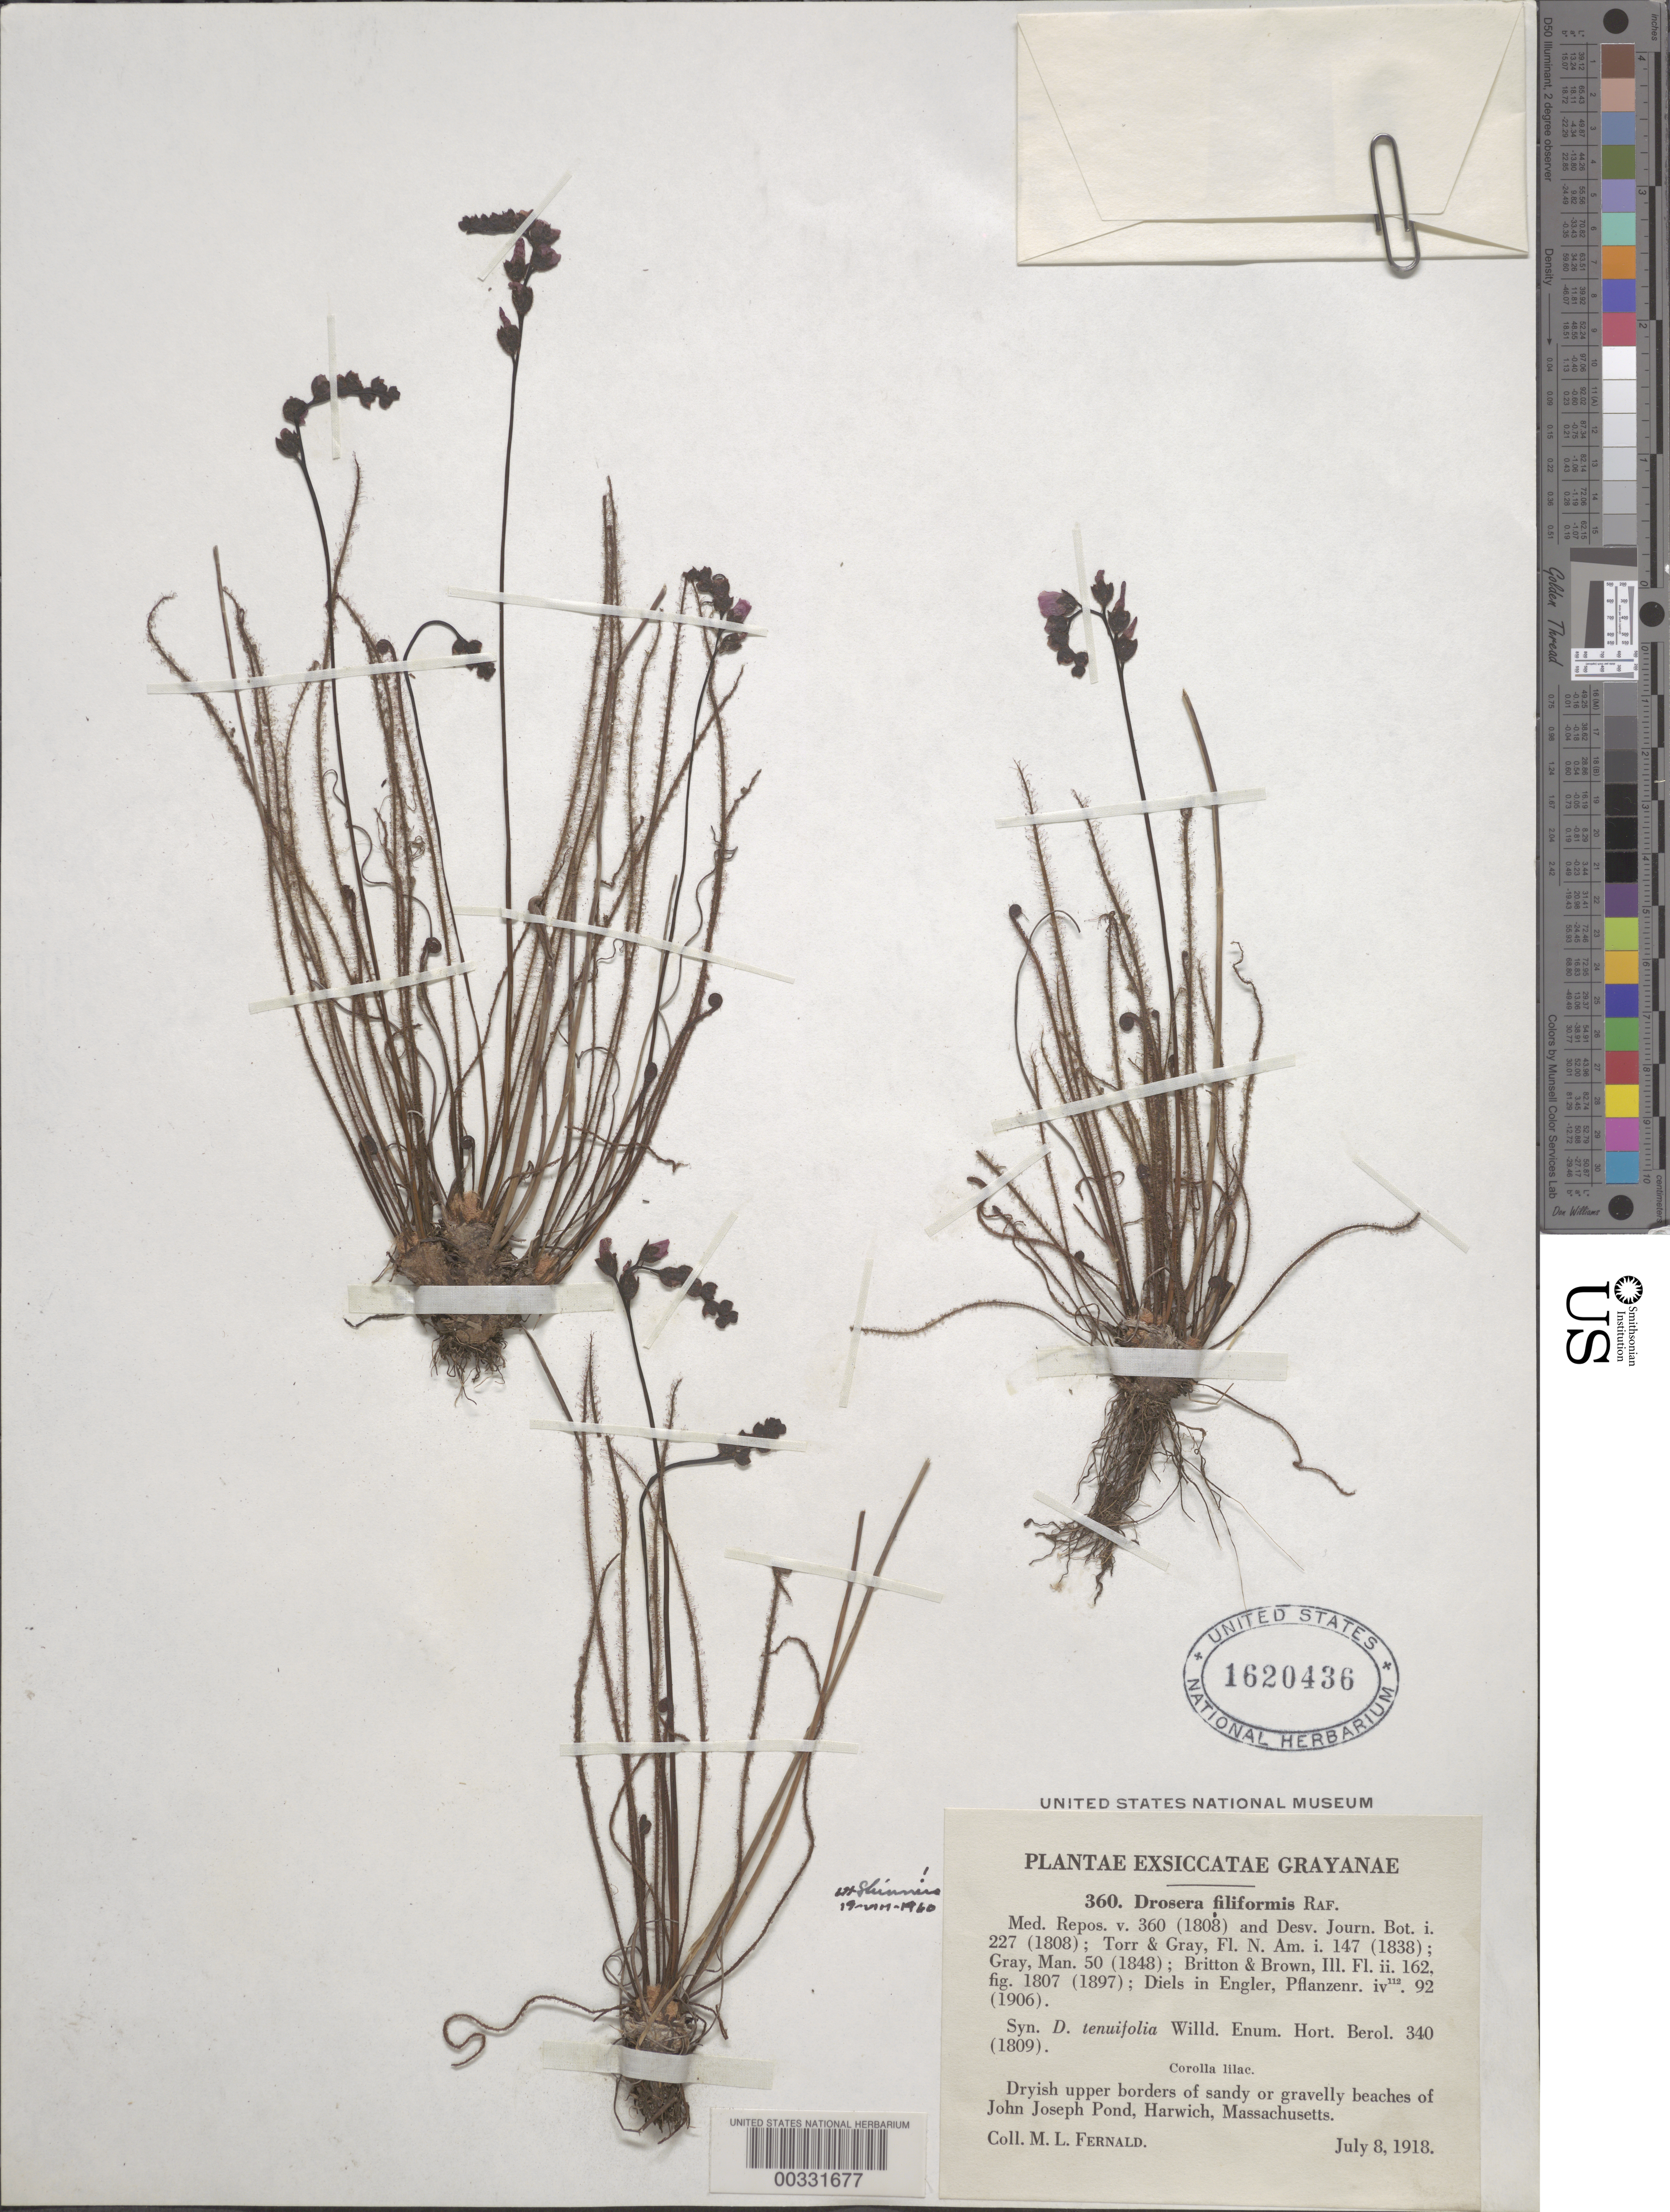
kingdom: Plantae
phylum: Tracheophyta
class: Magnoliopsida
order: Caryophyllales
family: Droseraceae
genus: Drosera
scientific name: Drosera filiformis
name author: Raf.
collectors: M. L. Fernald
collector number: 360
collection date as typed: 08 Jul 1918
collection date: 1918-07-08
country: United States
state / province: Massachusetts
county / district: Barnstable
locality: Harwich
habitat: Dryish upper borders of sandy or gravelly beaches of john joseph pond.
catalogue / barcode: US 1620436